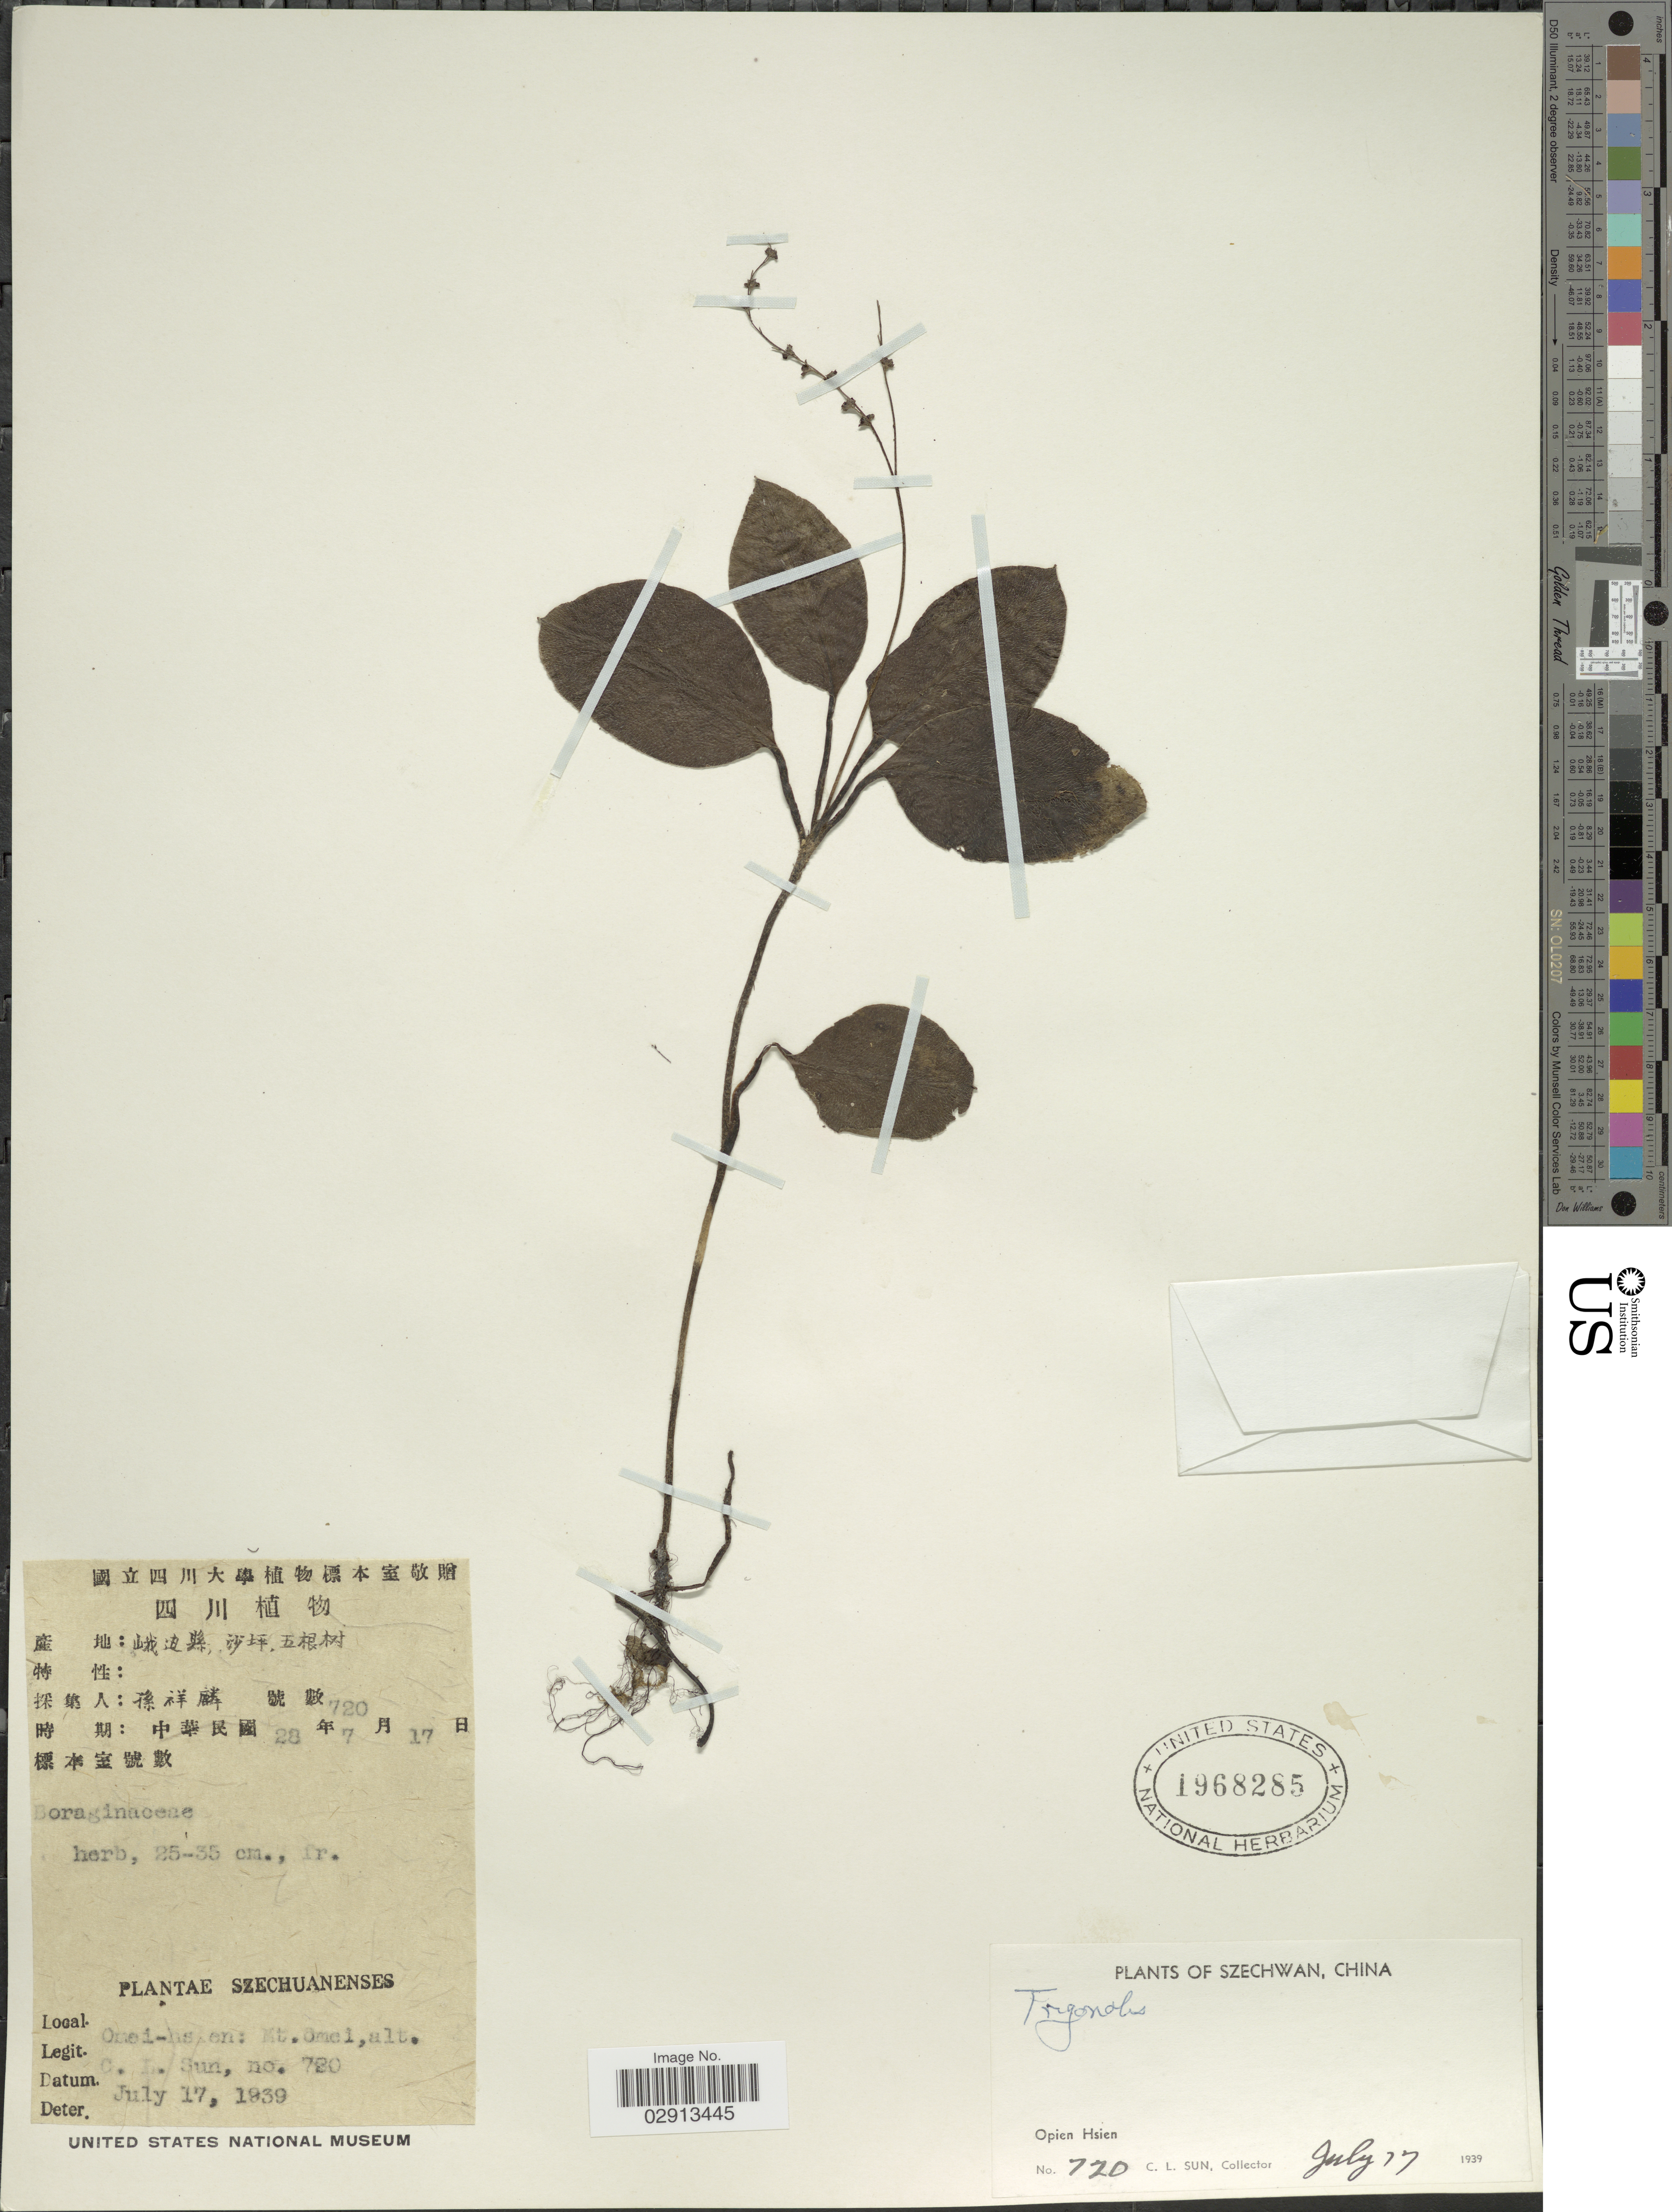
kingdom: Plantae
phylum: Tracheophyta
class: Magnoliopsida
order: Boraginales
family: Boraginaceae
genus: Trigonotis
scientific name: Trigonotis sp.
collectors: C. Sun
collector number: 720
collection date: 1939-07-17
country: China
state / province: Sichuan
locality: Szechwan. Opien Hsien.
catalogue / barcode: US 1968285